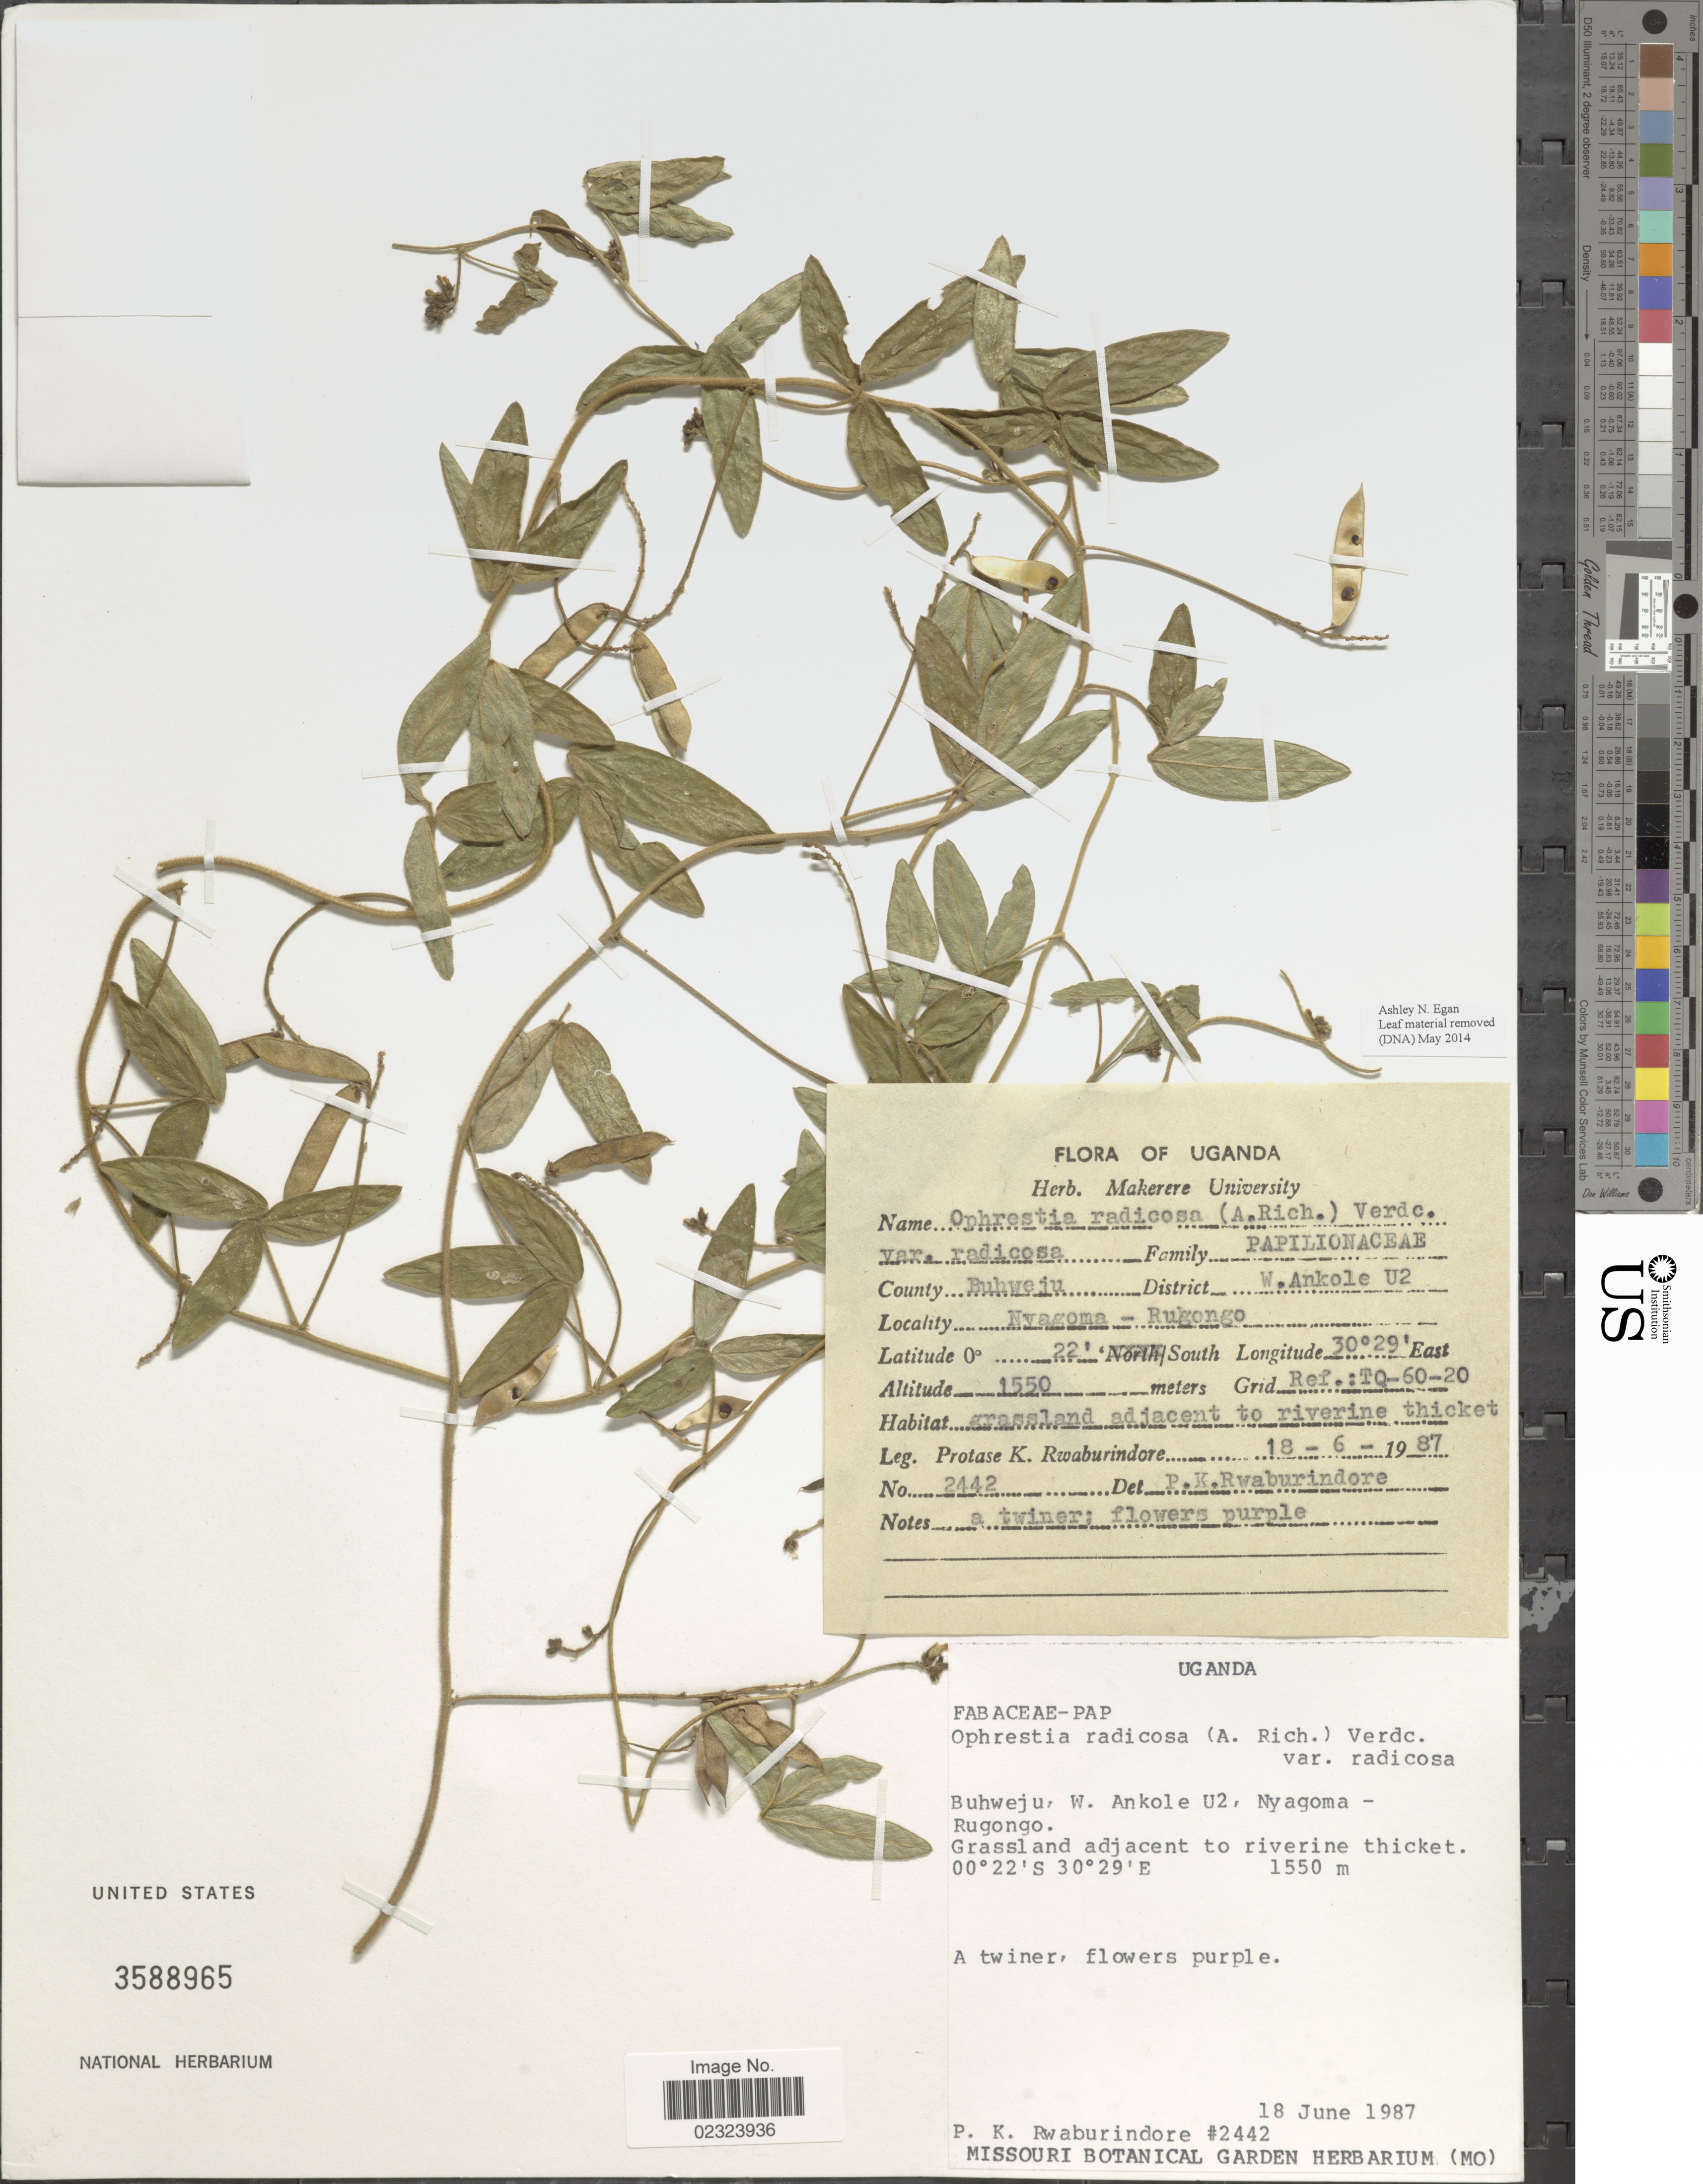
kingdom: Plantae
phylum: Tracheophyta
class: Magnoliopsida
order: Fabales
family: Fabaceae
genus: Ophrestia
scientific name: Ophrestia radicosa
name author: Verdc.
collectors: P. Rwaburindore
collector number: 2442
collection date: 1987-06-18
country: Uganda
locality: Buhweja, W. Ankole U2, Nyagoma - Rugongo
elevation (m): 1550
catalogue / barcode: US 3588965